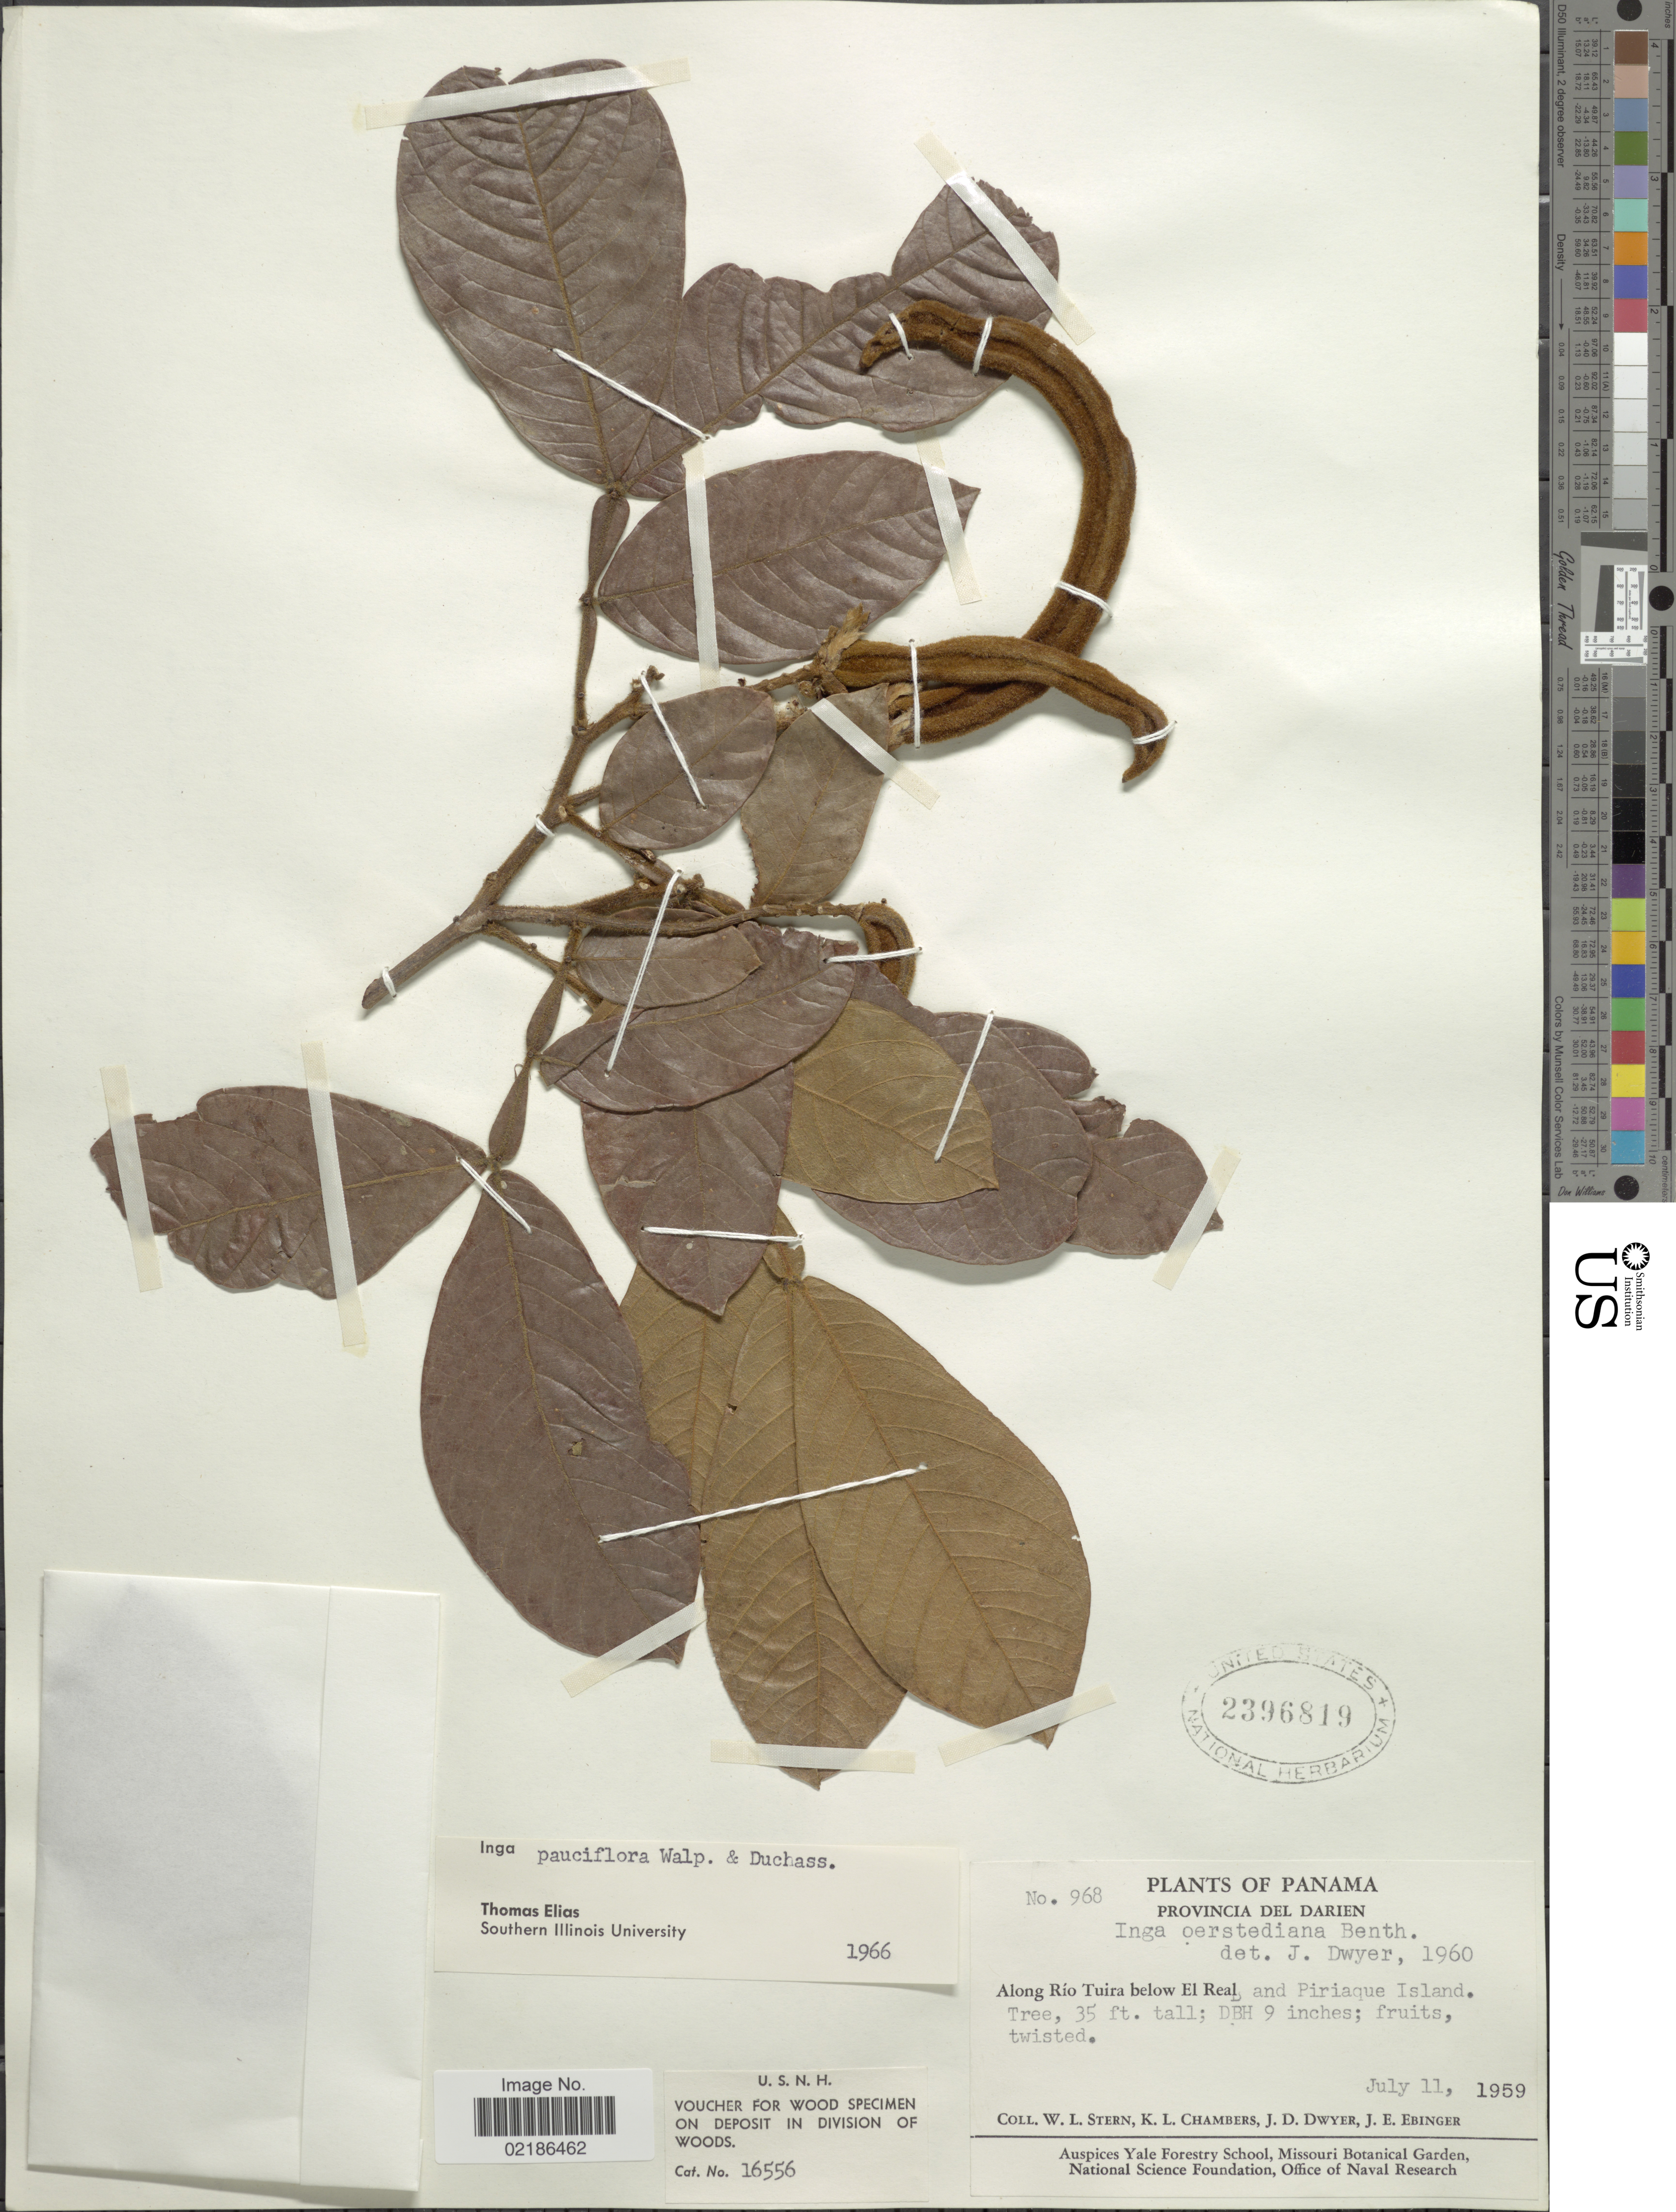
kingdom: Plantae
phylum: Tracheophyta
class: Magnoliopsida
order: Fabales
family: Fabaceae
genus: Inga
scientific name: Inga pauciflora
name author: (Walp.) Duchass.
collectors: W. L. Stern, K. Chambers, J. D. Dwyer & J. Ebinger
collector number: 968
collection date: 1959-07-11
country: Panama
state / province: Darién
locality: Along Rio Tuira below El Real and Piriaque Island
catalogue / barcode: US 2396819